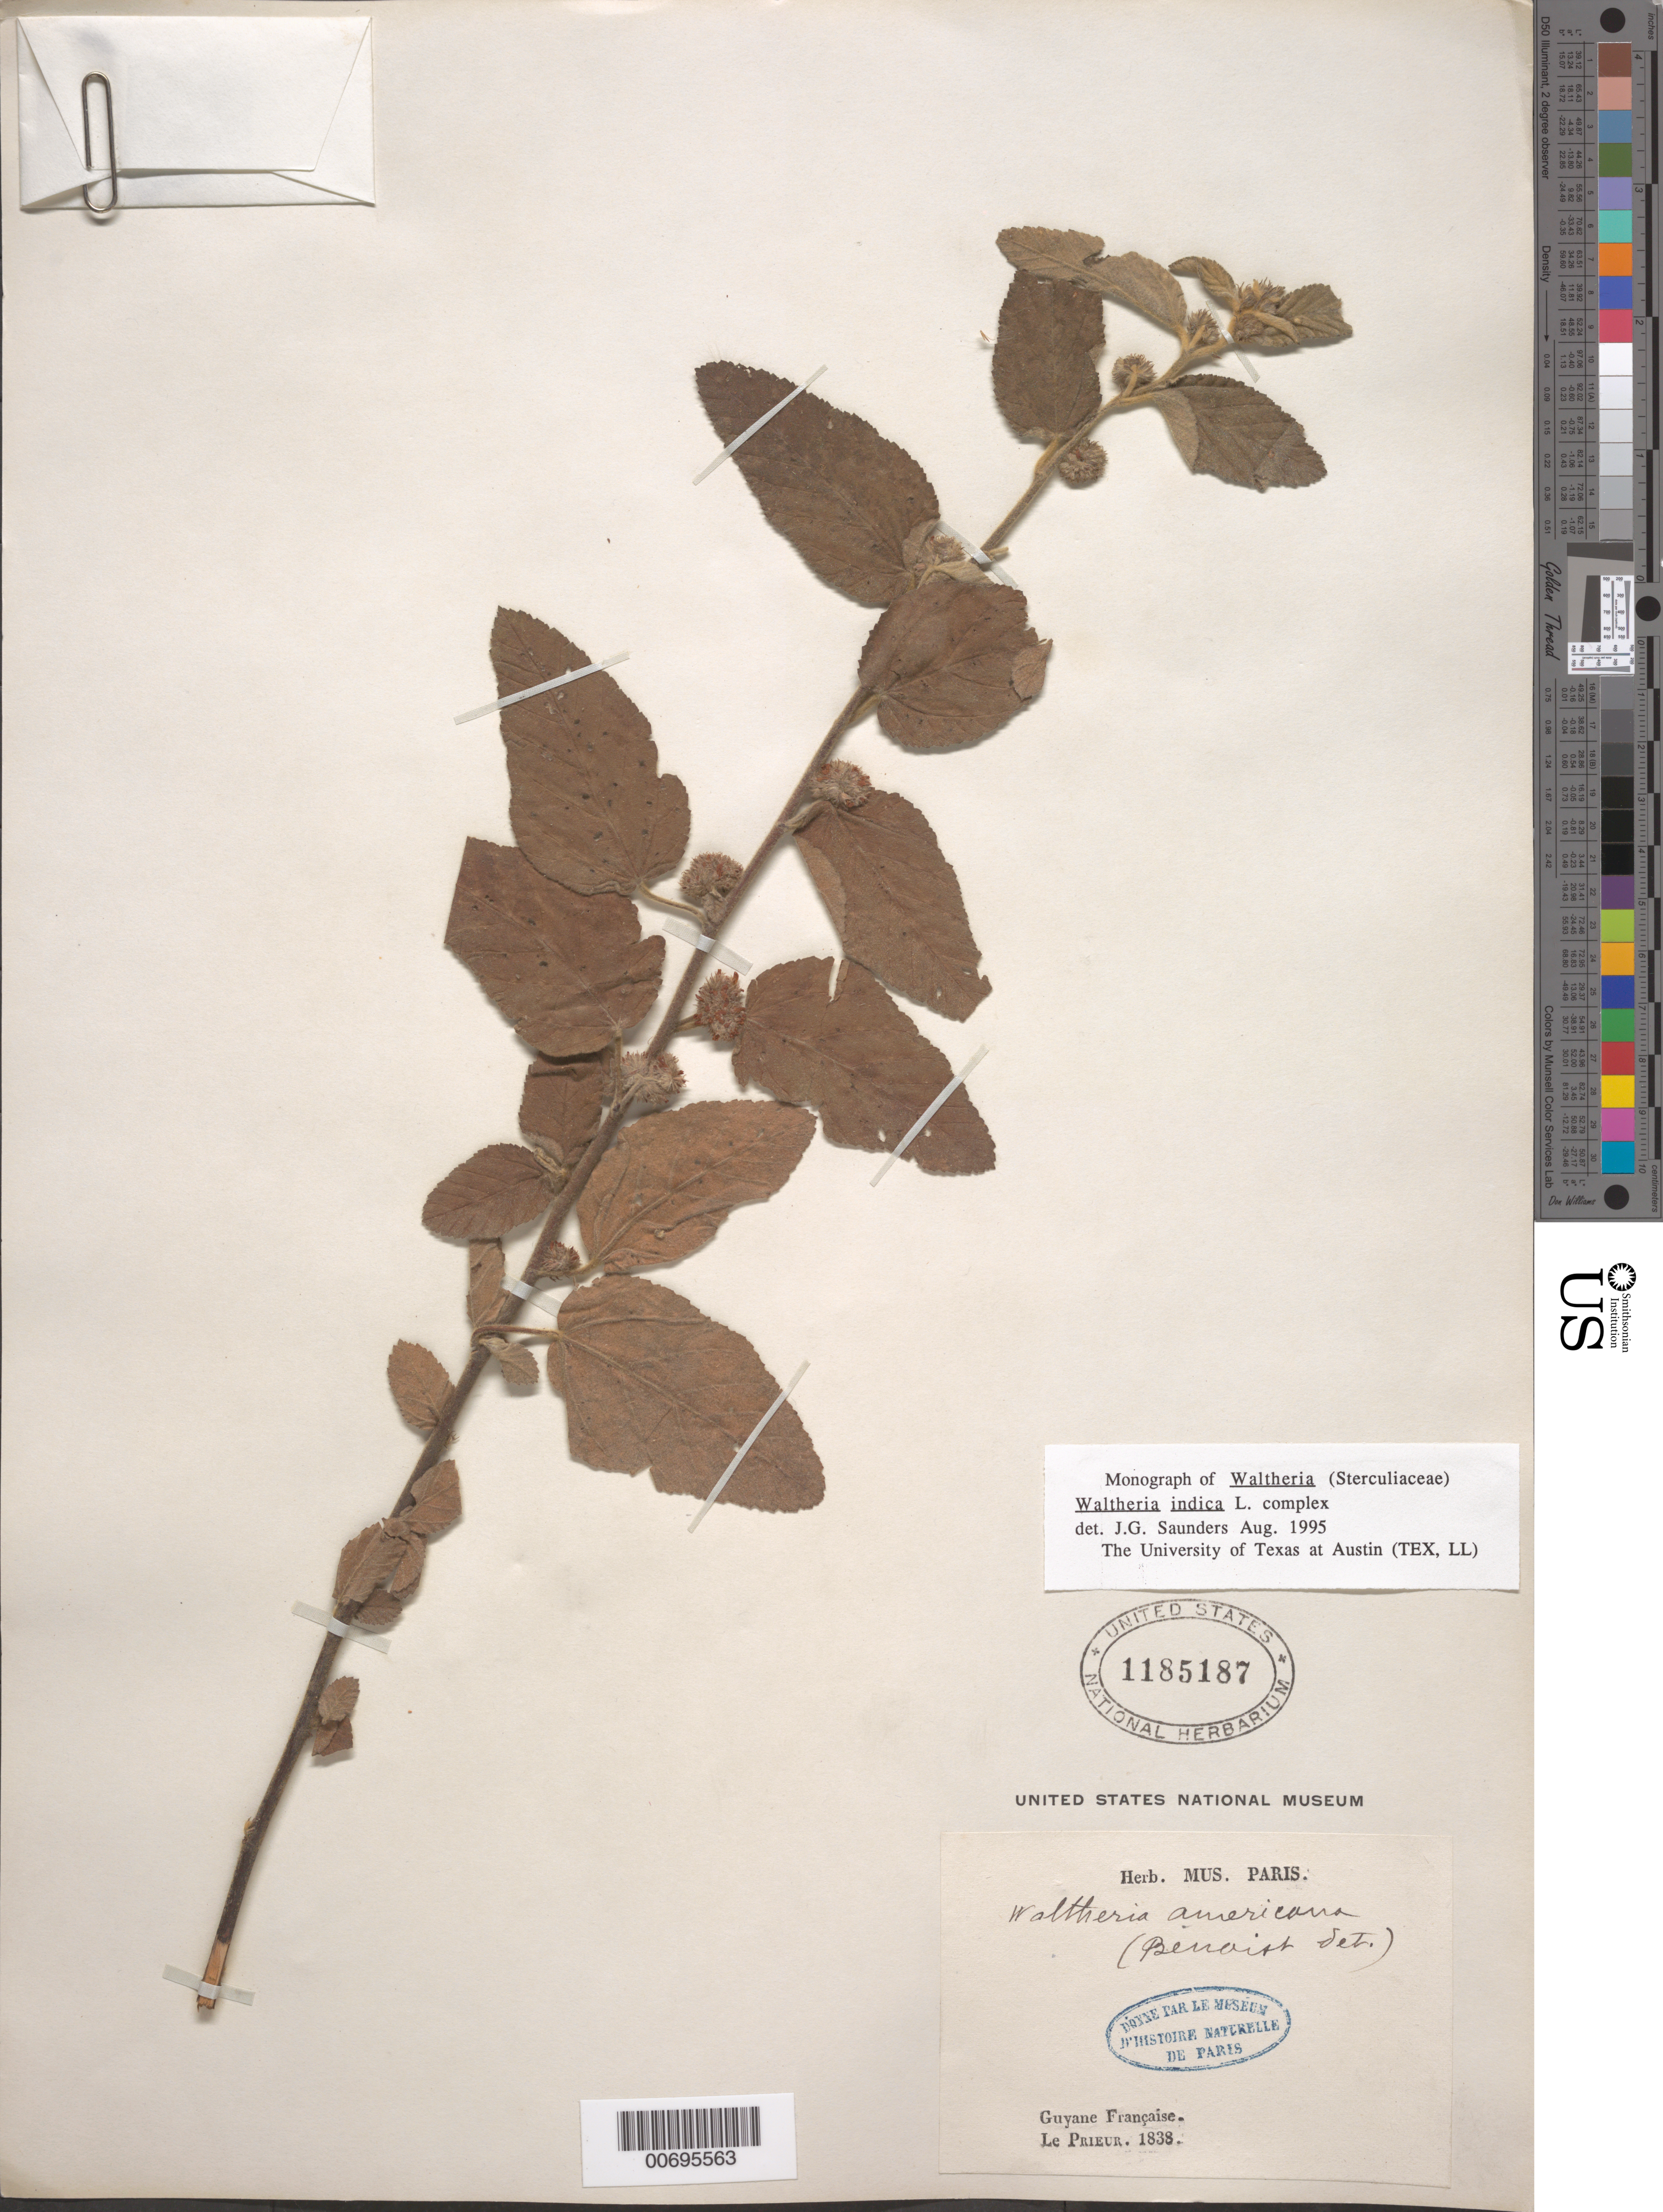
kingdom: Plantae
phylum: Tracheophyta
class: Magnoliopsida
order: Malvales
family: Malvaceae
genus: Waltheria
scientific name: Waltheria indica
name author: L.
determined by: Saunders, J. G.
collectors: F. M. R. Leprieur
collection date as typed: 1838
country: French Guiana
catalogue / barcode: US 1185187